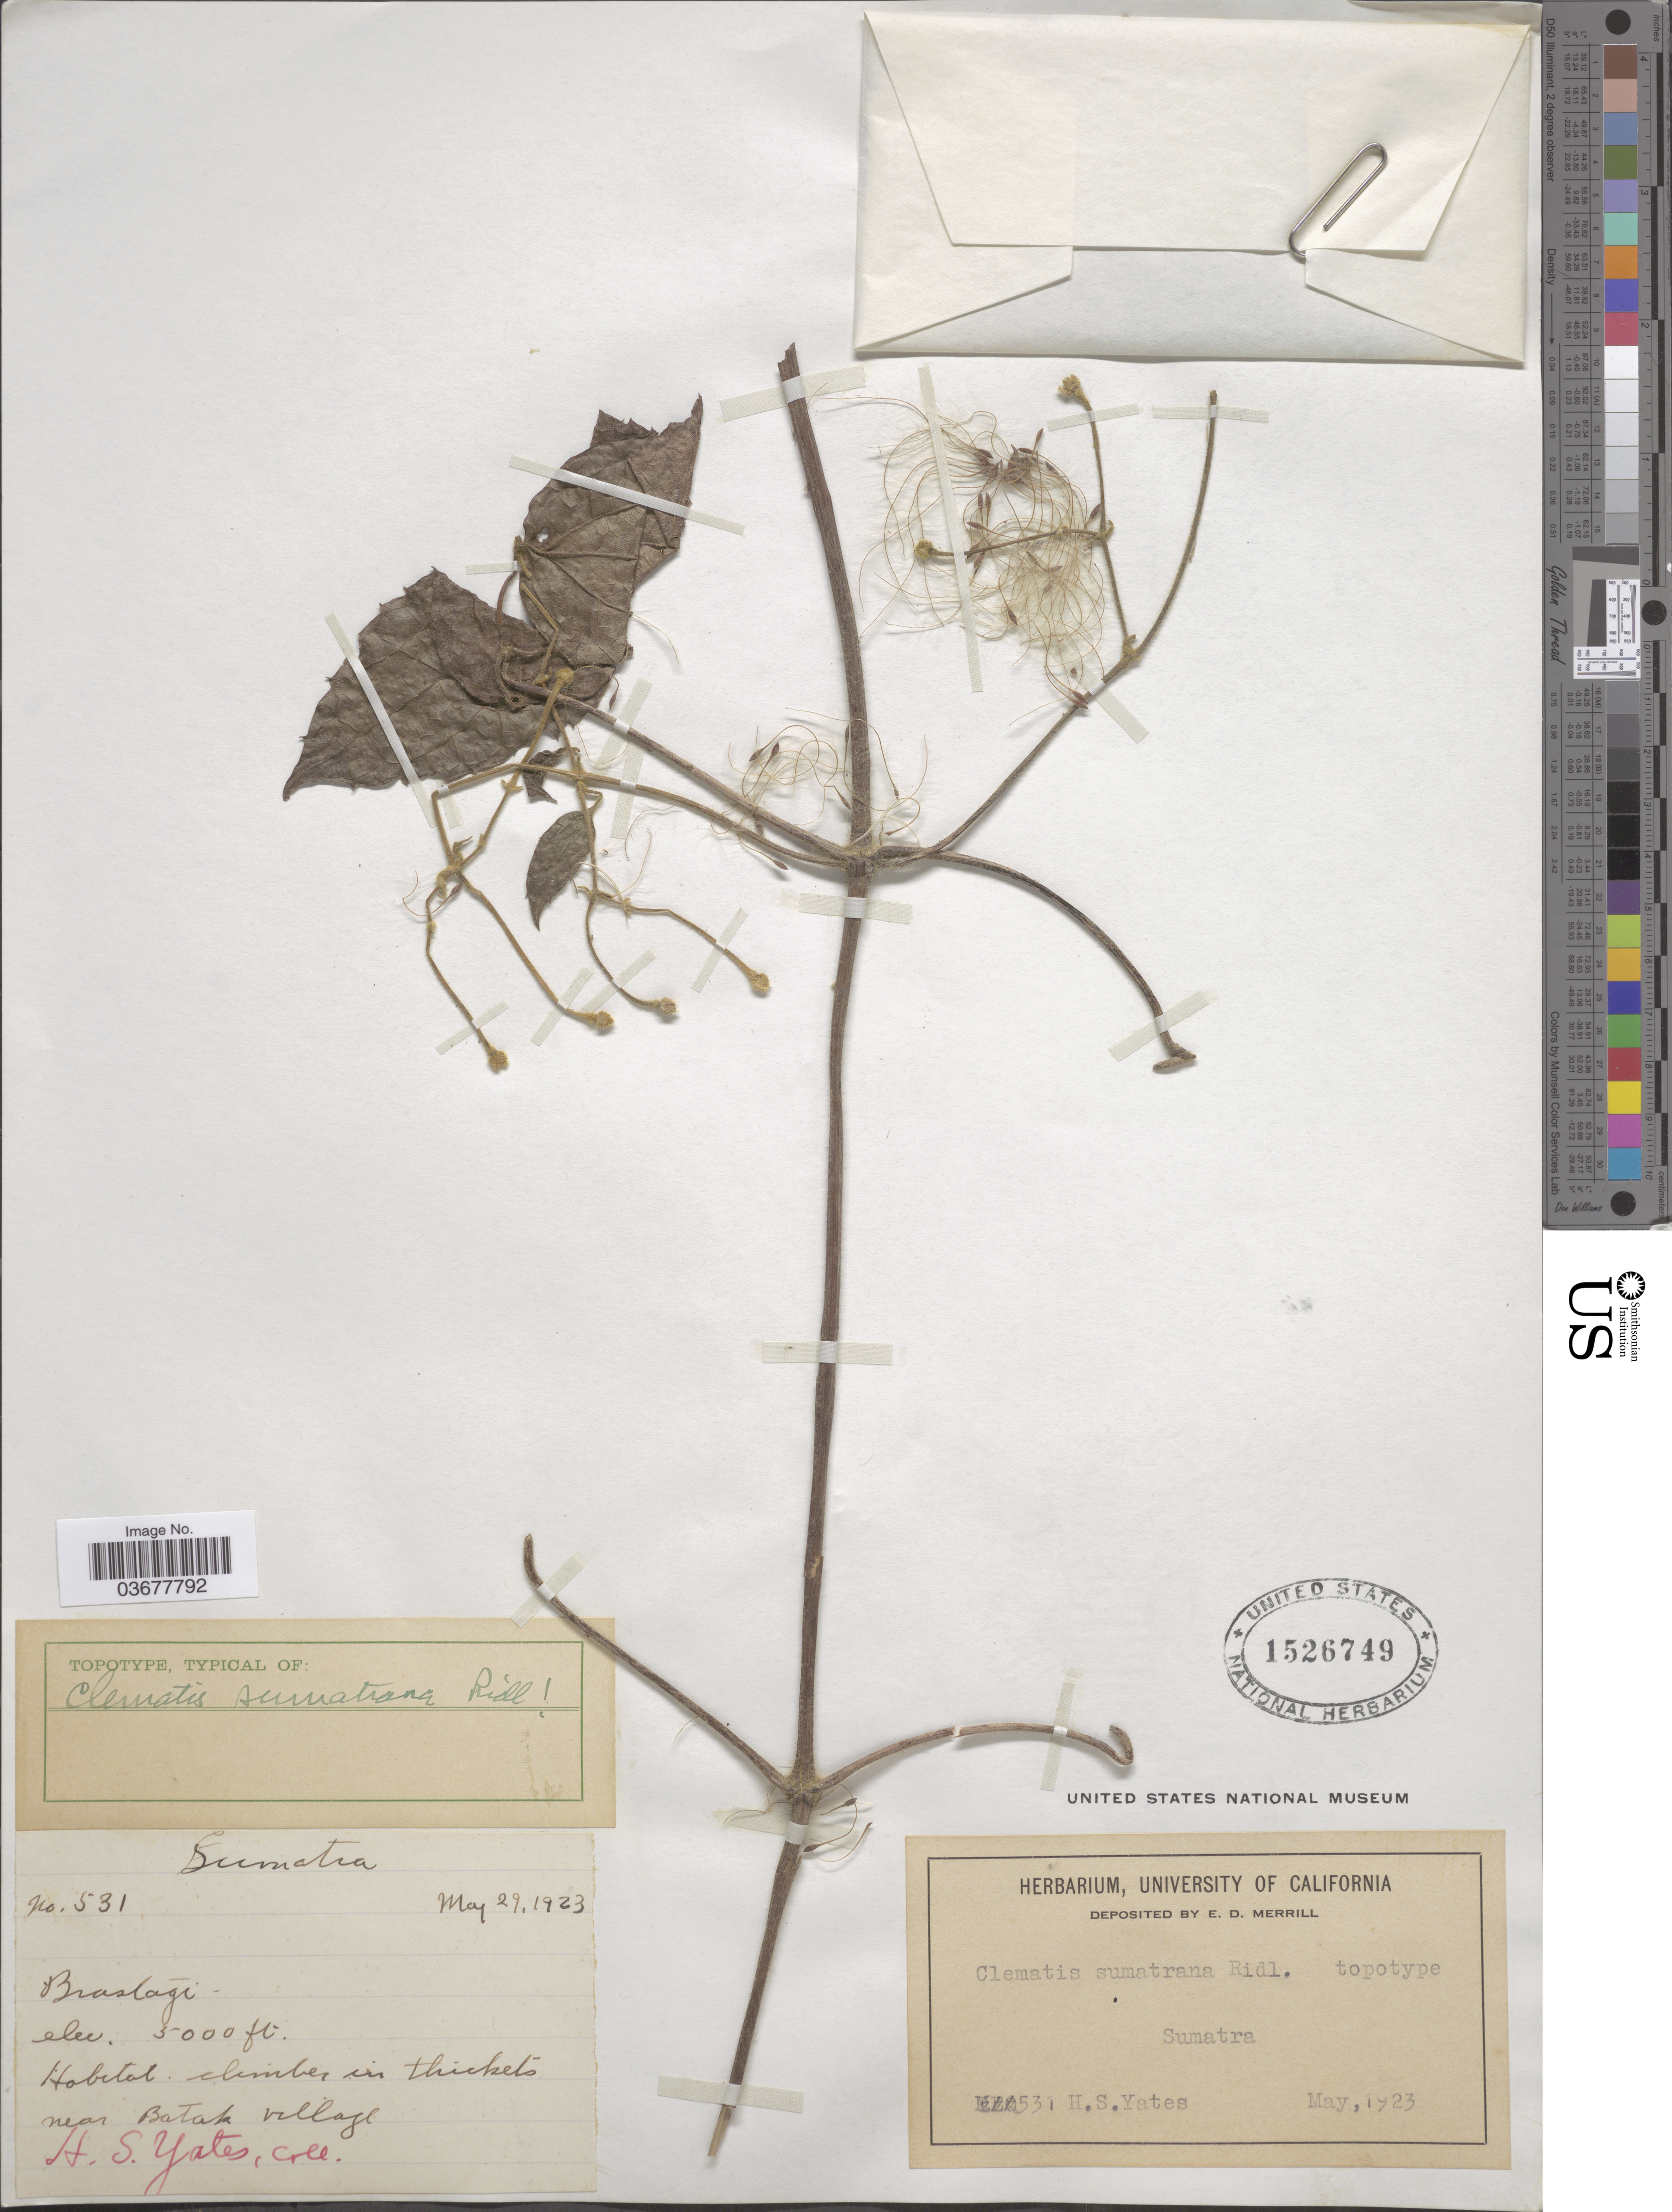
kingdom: Plantae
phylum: Tracheophyta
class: Magnoliopsida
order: Ranunculales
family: Ranunculaceae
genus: Clematis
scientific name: Clematis sumatrana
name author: Ridl.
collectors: H. S. Yates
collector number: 531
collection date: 1923-05-29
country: Indonesia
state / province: Sumatra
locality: Brastagi. Near Batak village.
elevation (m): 1524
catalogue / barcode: US 1526749